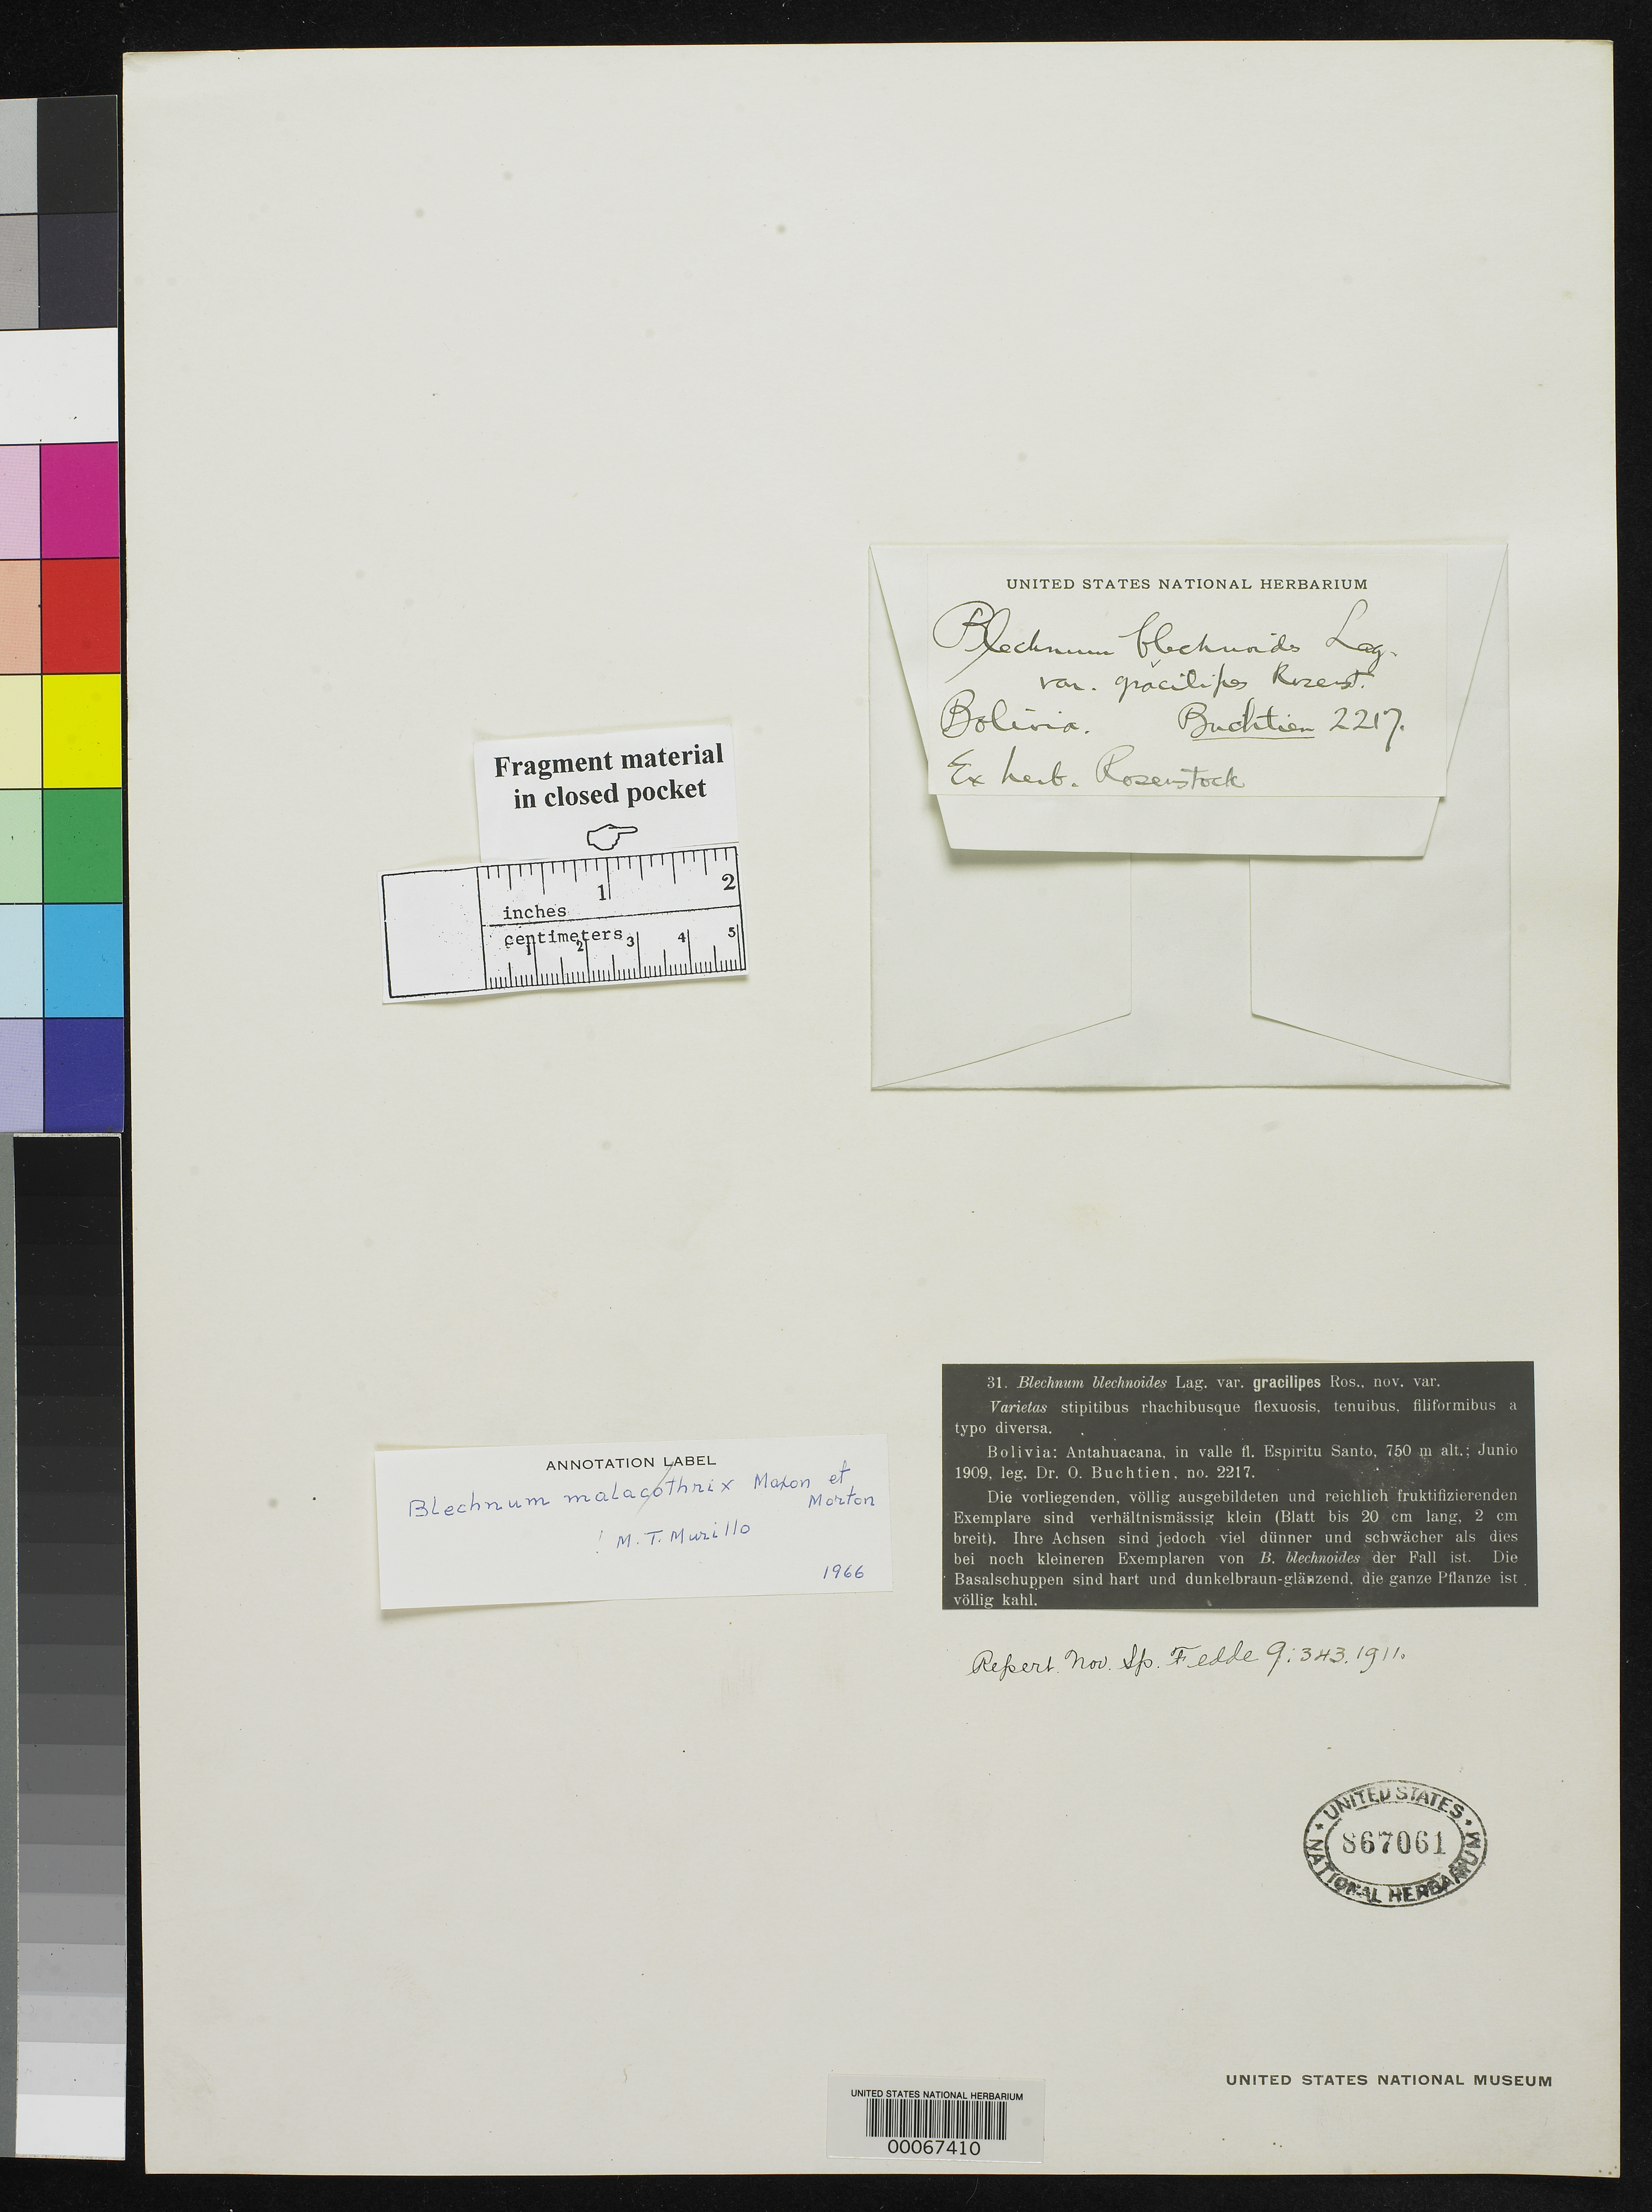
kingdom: Plantae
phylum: Tracheophyta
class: Polypodiopsida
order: Polypodiales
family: Blechnaceae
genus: Blechnum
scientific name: Blechnum blechnoides var. gracilipes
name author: Rosenst.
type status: Isotype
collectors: O. Buchtien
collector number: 2217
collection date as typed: Jun 1909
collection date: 1909-06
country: Bolivia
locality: Antahuacana, Espirito Santo.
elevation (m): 750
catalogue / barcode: US 867061